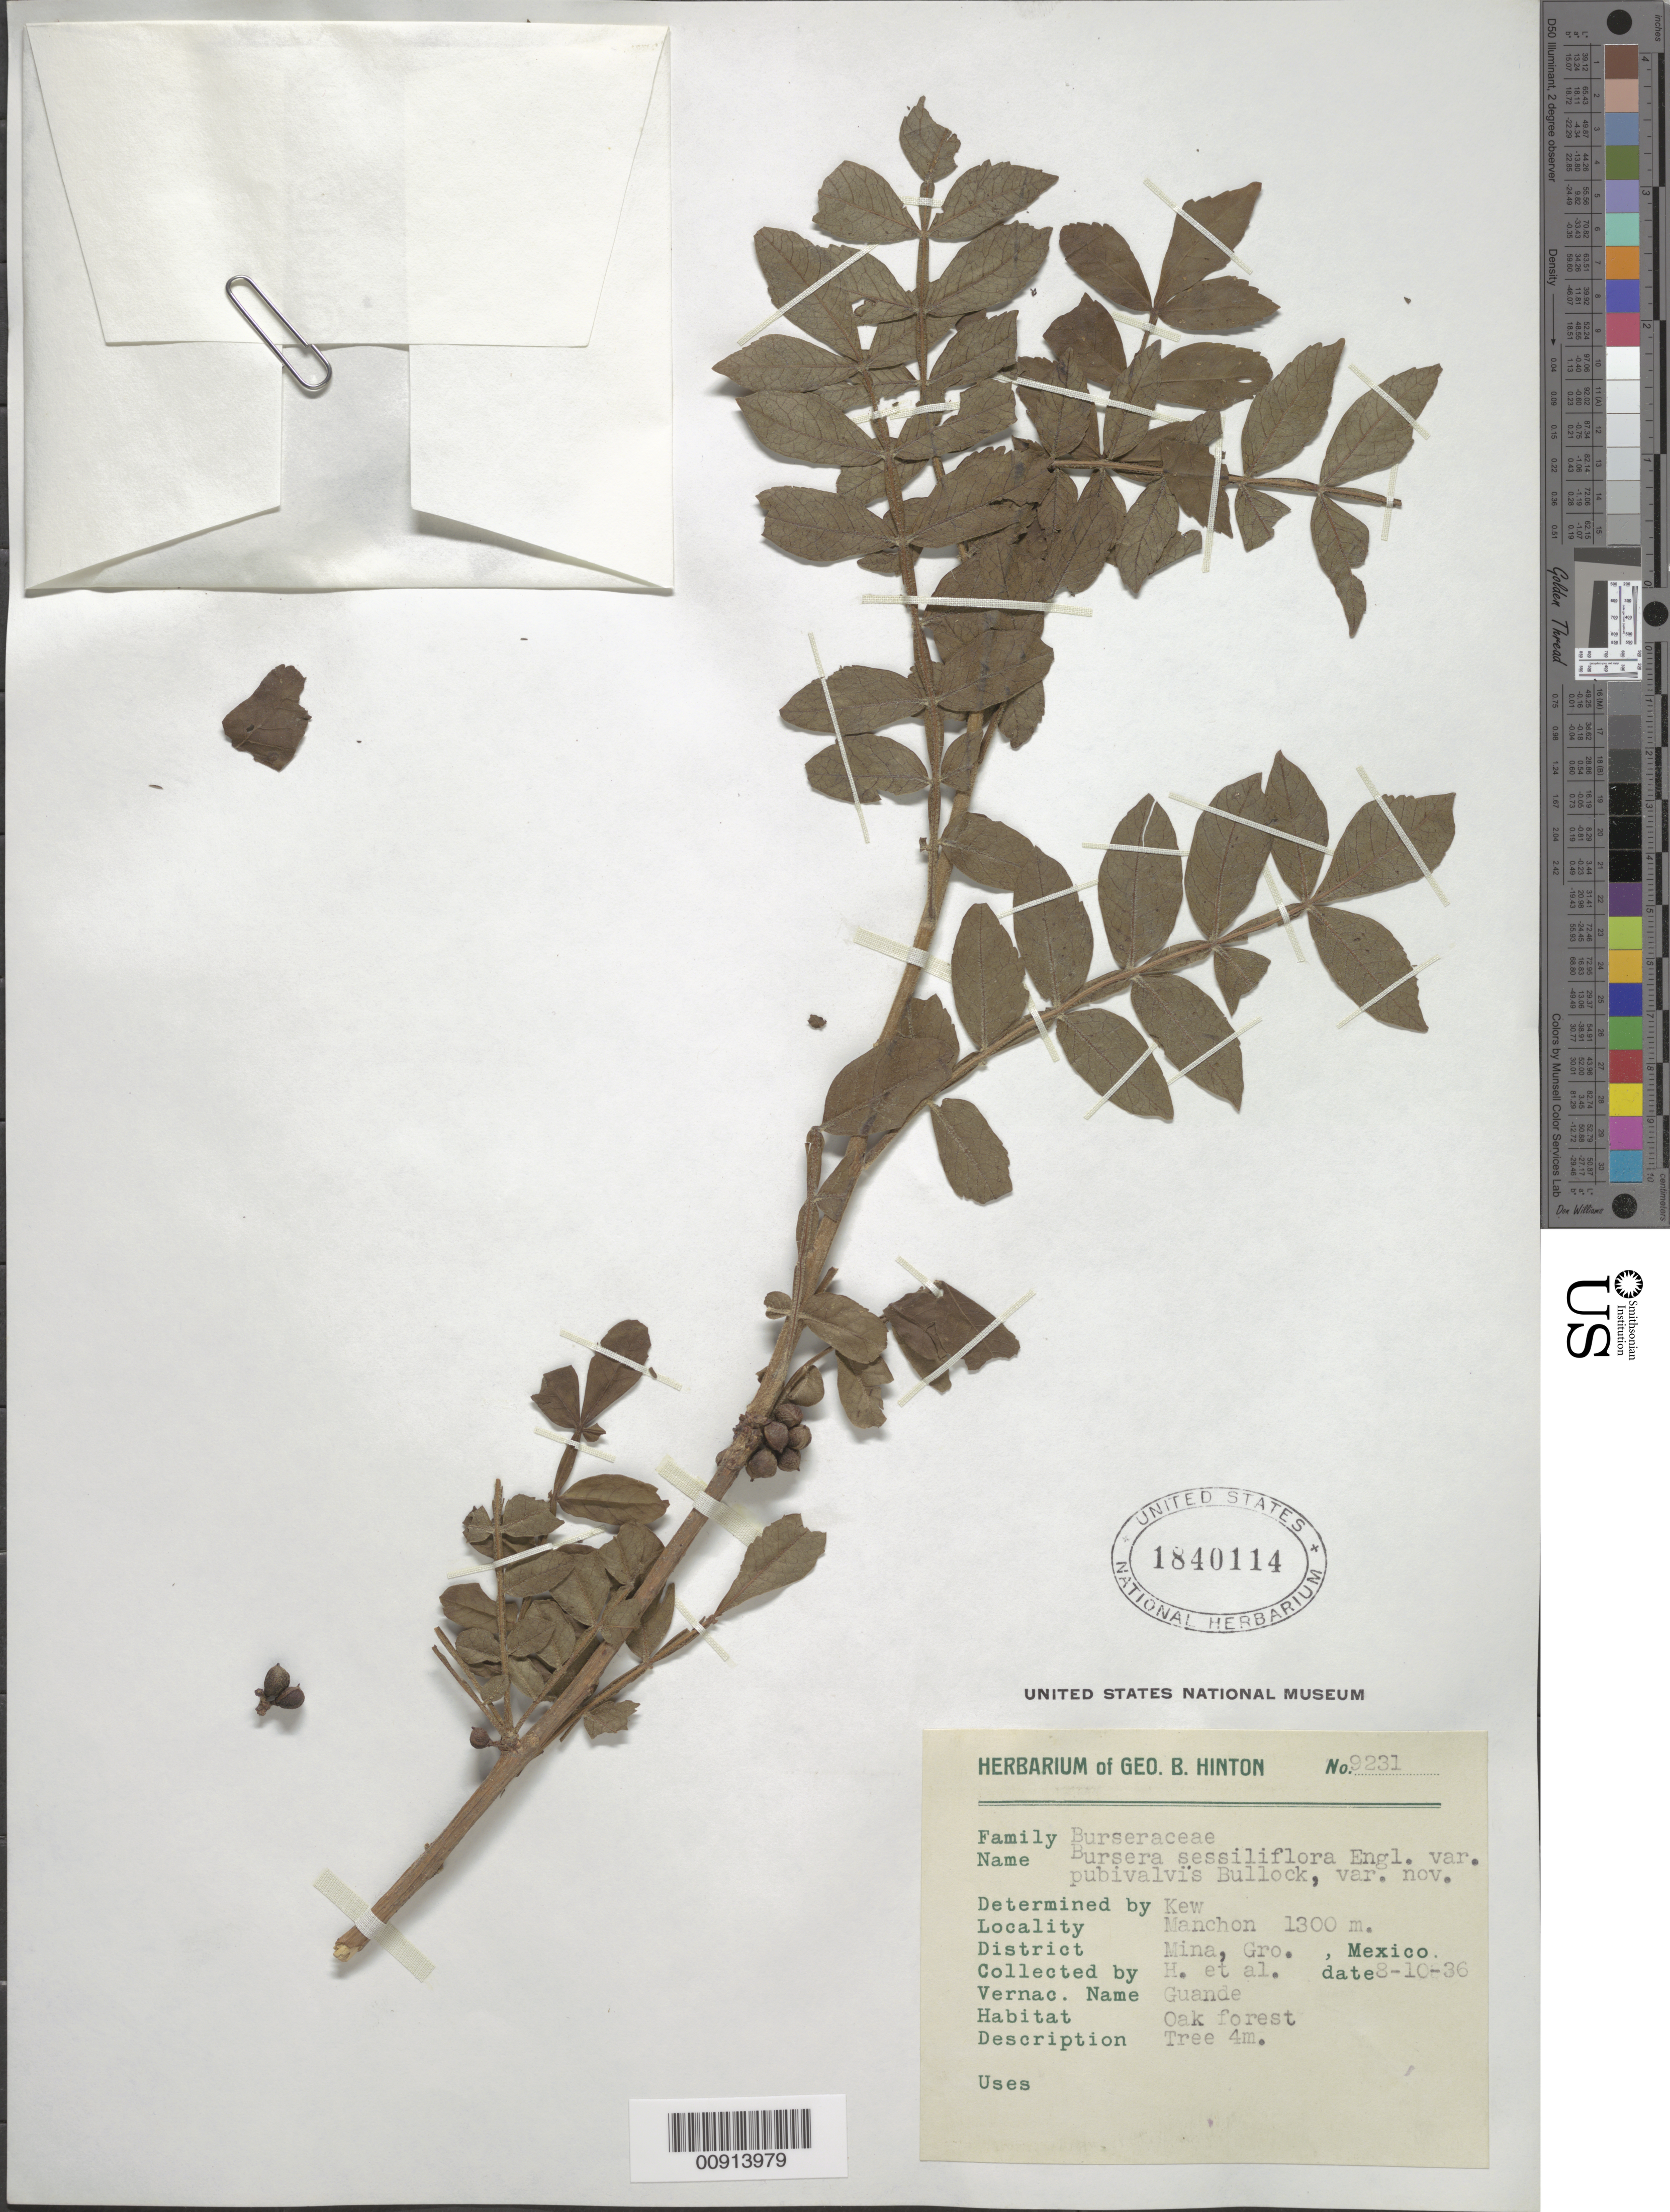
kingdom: Plantae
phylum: Tracheophyta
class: Magnoliopsida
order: Sapindales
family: Burseraceae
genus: Bursera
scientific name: Bursera sessiliflora var. pubivalvis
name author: Bullock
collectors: G. B. Hinton & et al.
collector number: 9231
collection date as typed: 10 Aug 1936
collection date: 1936-08-10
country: Mexico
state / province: Guerrero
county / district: Mina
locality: Manchon, District Mina, Guerrero.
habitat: Oak forest.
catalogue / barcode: US 1840114